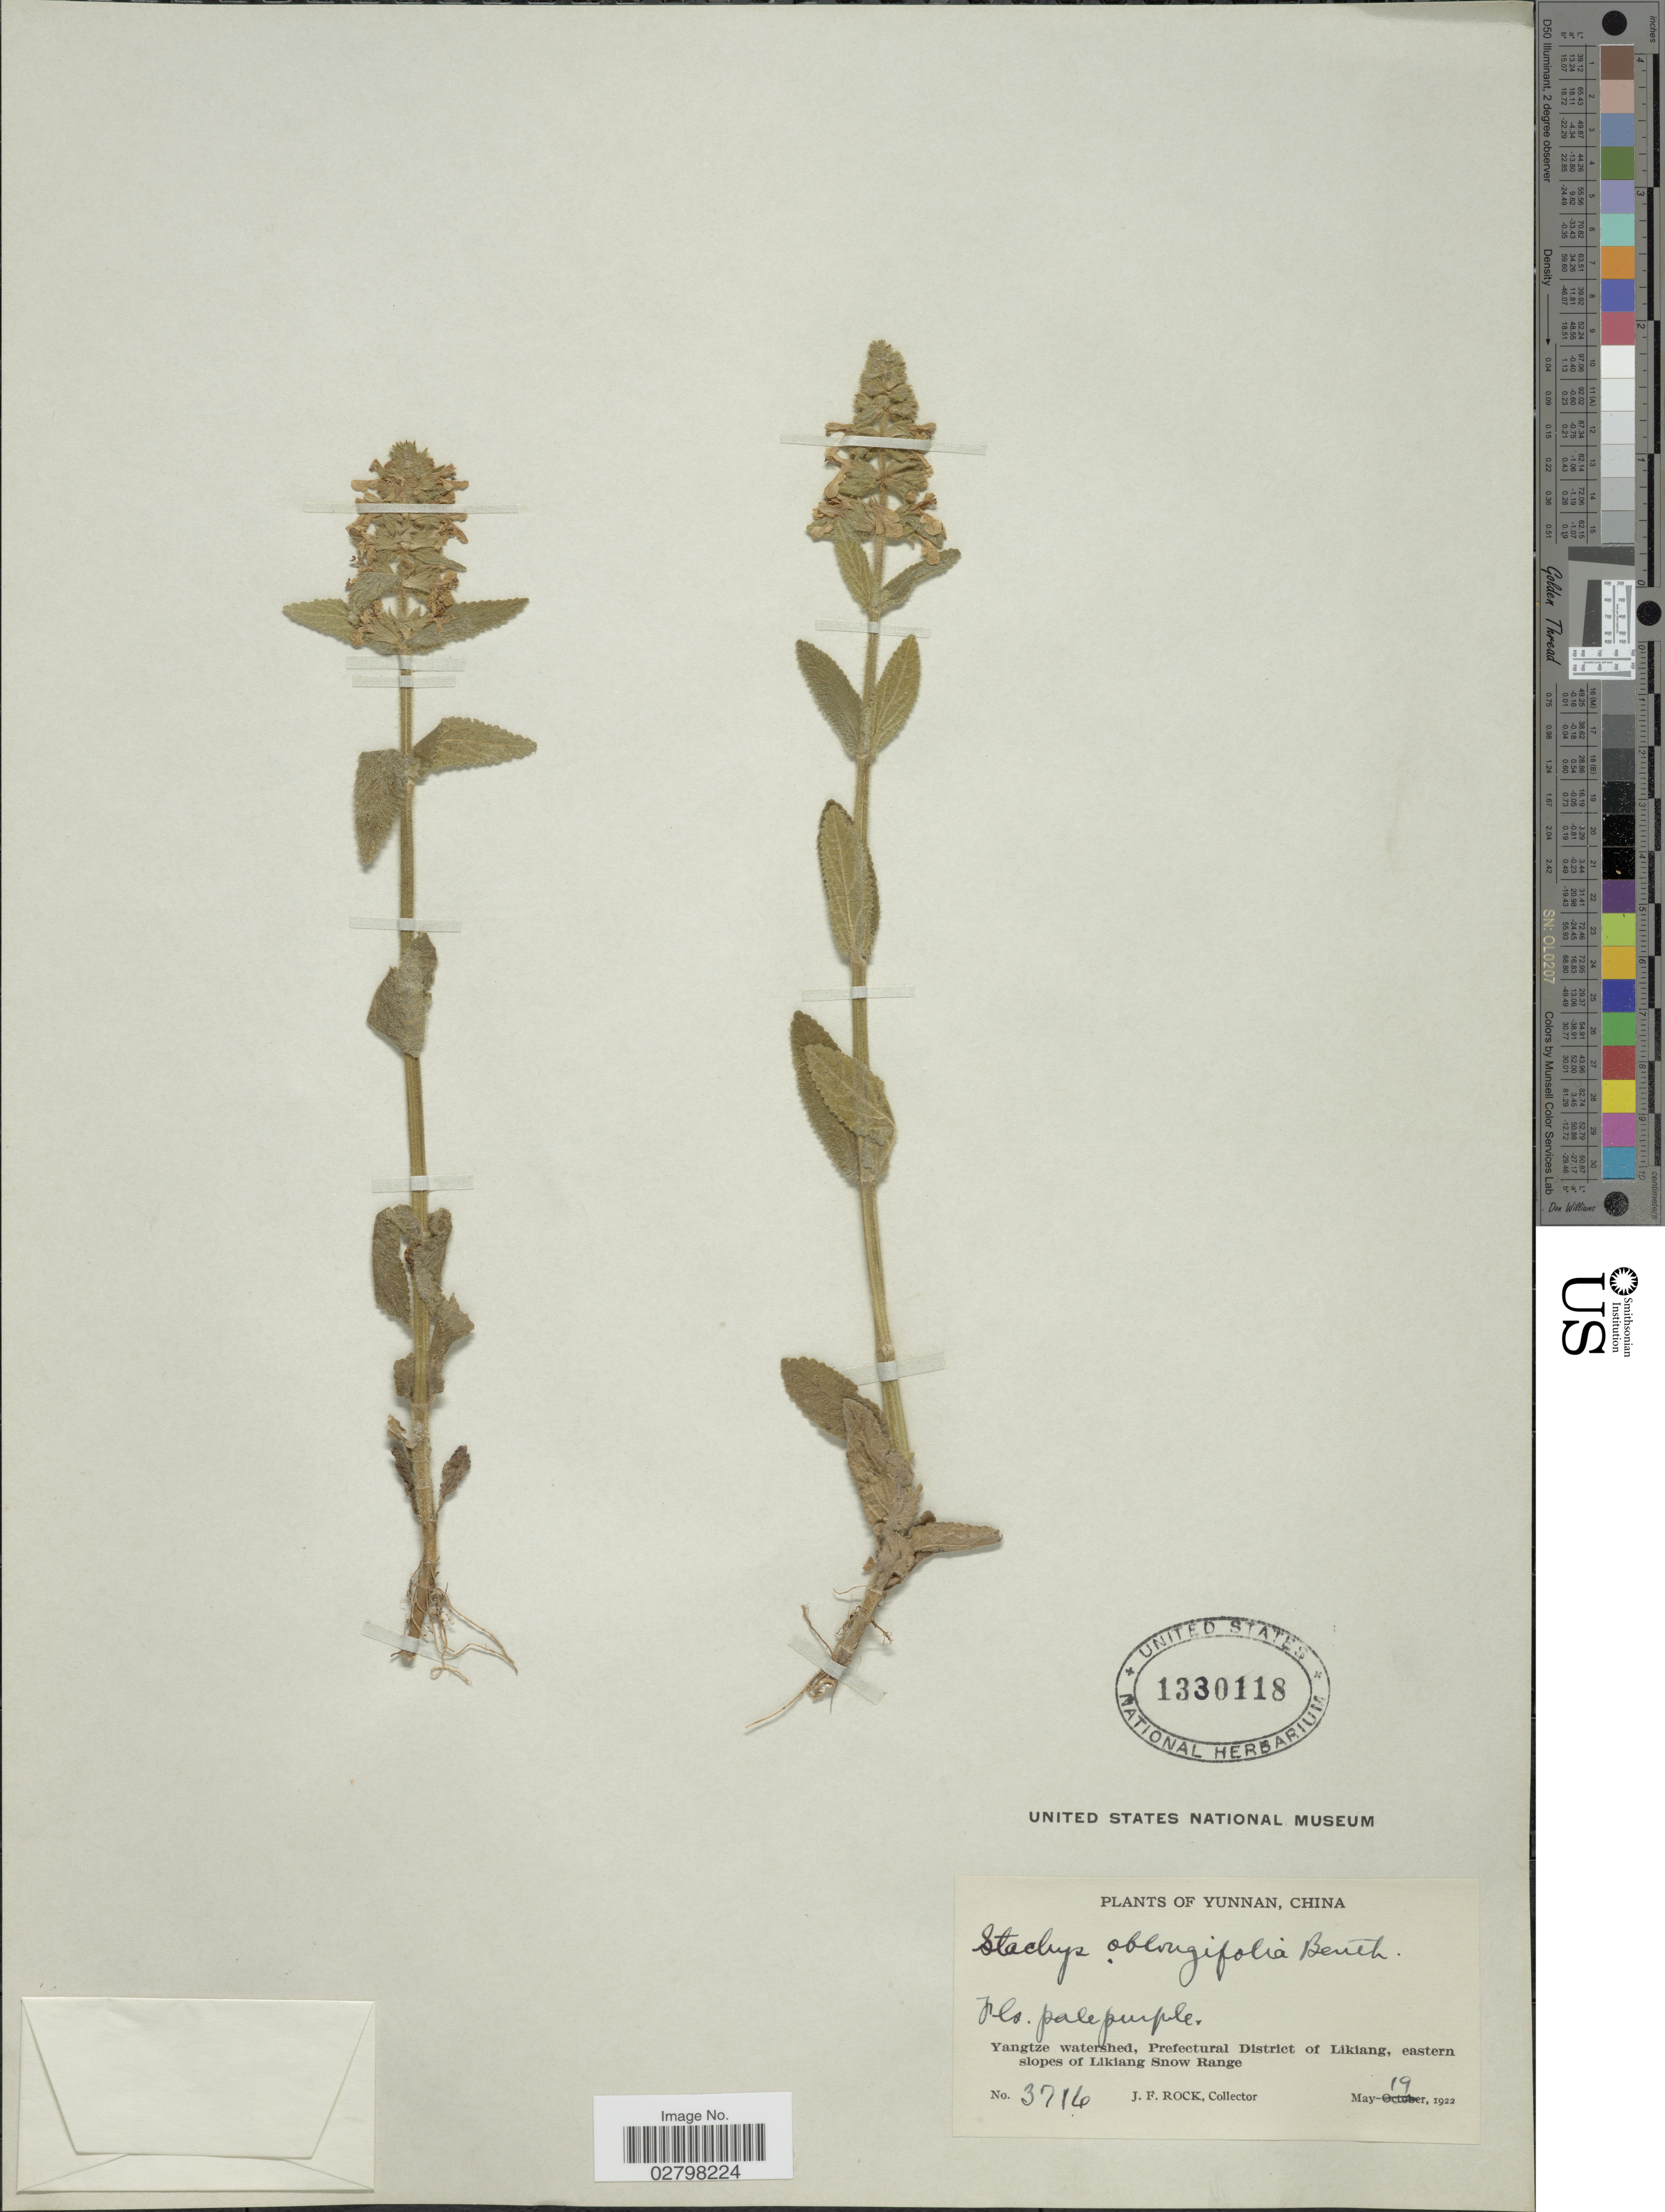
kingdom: Plantae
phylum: Tracheophyta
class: Magnoliopsida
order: Lamiales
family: Lamiaceae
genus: Stachys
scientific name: Stachys oblongifolia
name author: Wall. ex Benth.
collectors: J. Rock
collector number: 3716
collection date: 1922-05-19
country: China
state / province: Yunnan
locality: Yangtze watershed, Prefectural District of Likiang, eastern slopes of Likiang Snow Range.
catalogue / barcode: US 1330118